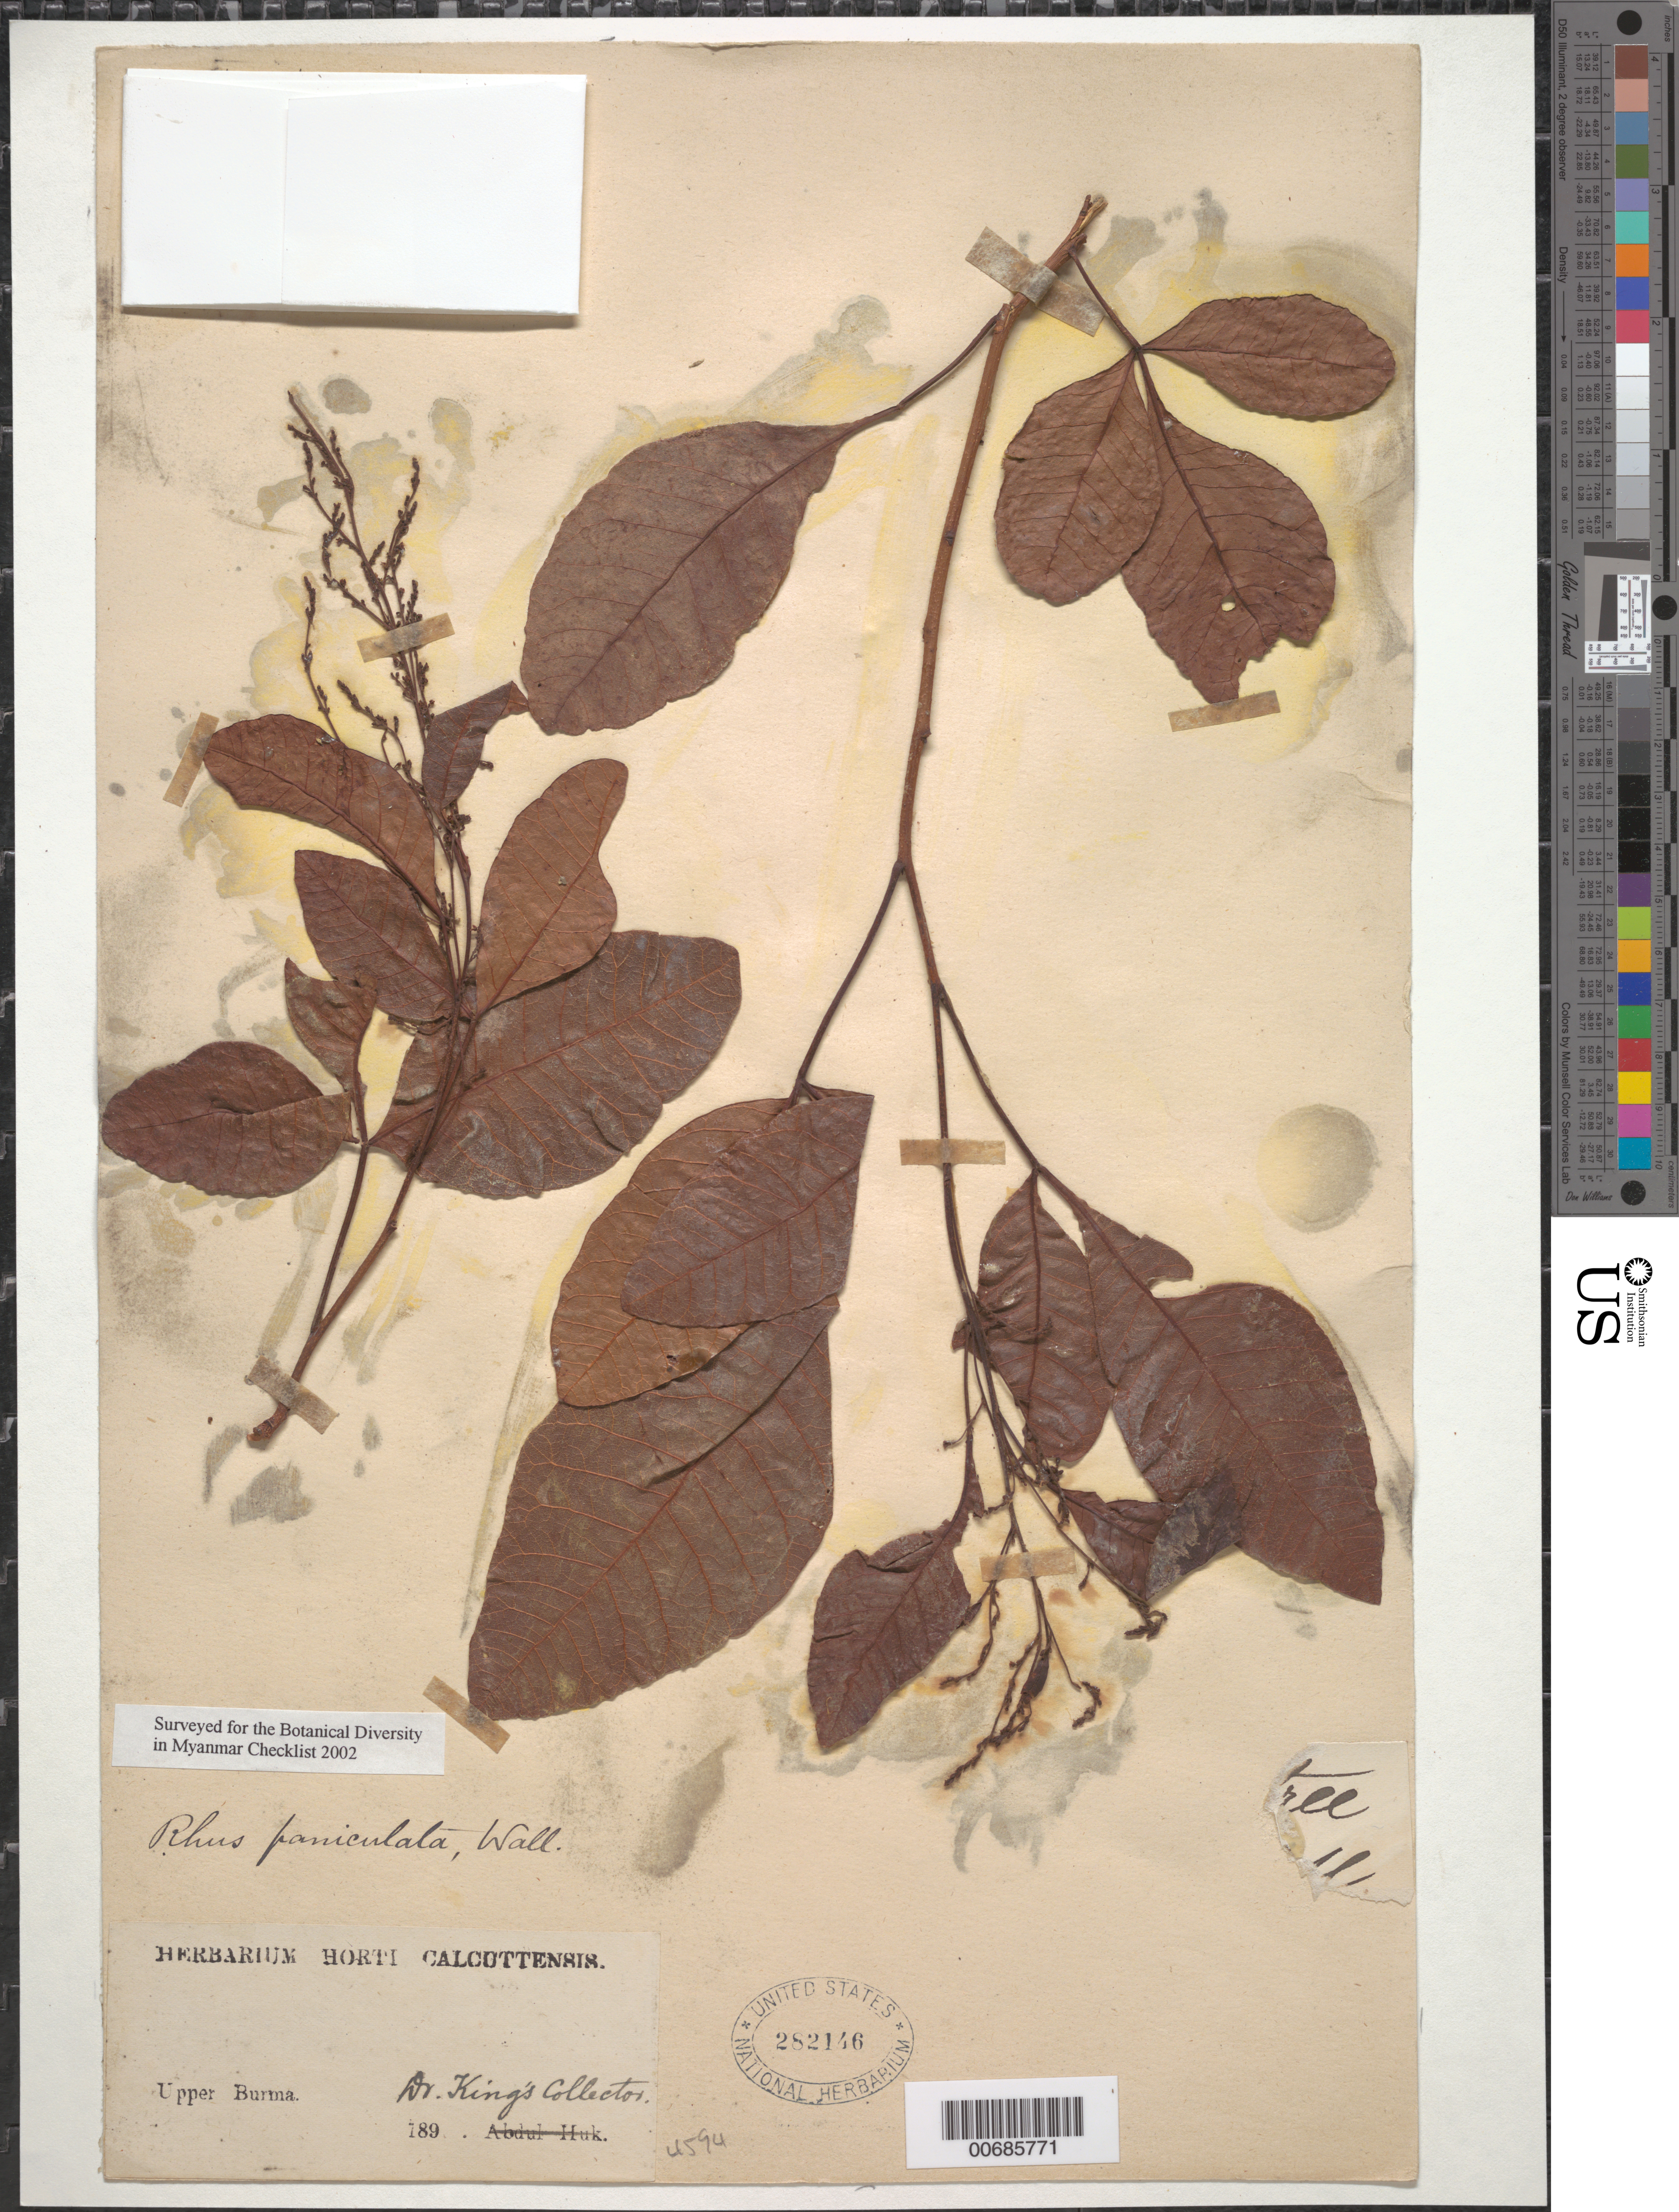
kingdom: Plantae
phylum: Tracheophyta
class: Magnoliopsida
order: Sapindales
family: Anacardiaceae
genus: Rhus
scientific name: Rhus paniculata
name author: Wall.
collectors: King, Dr.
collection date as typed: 1893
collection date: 1893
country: Myanmar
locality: Upper Burma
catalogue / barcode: US 282146